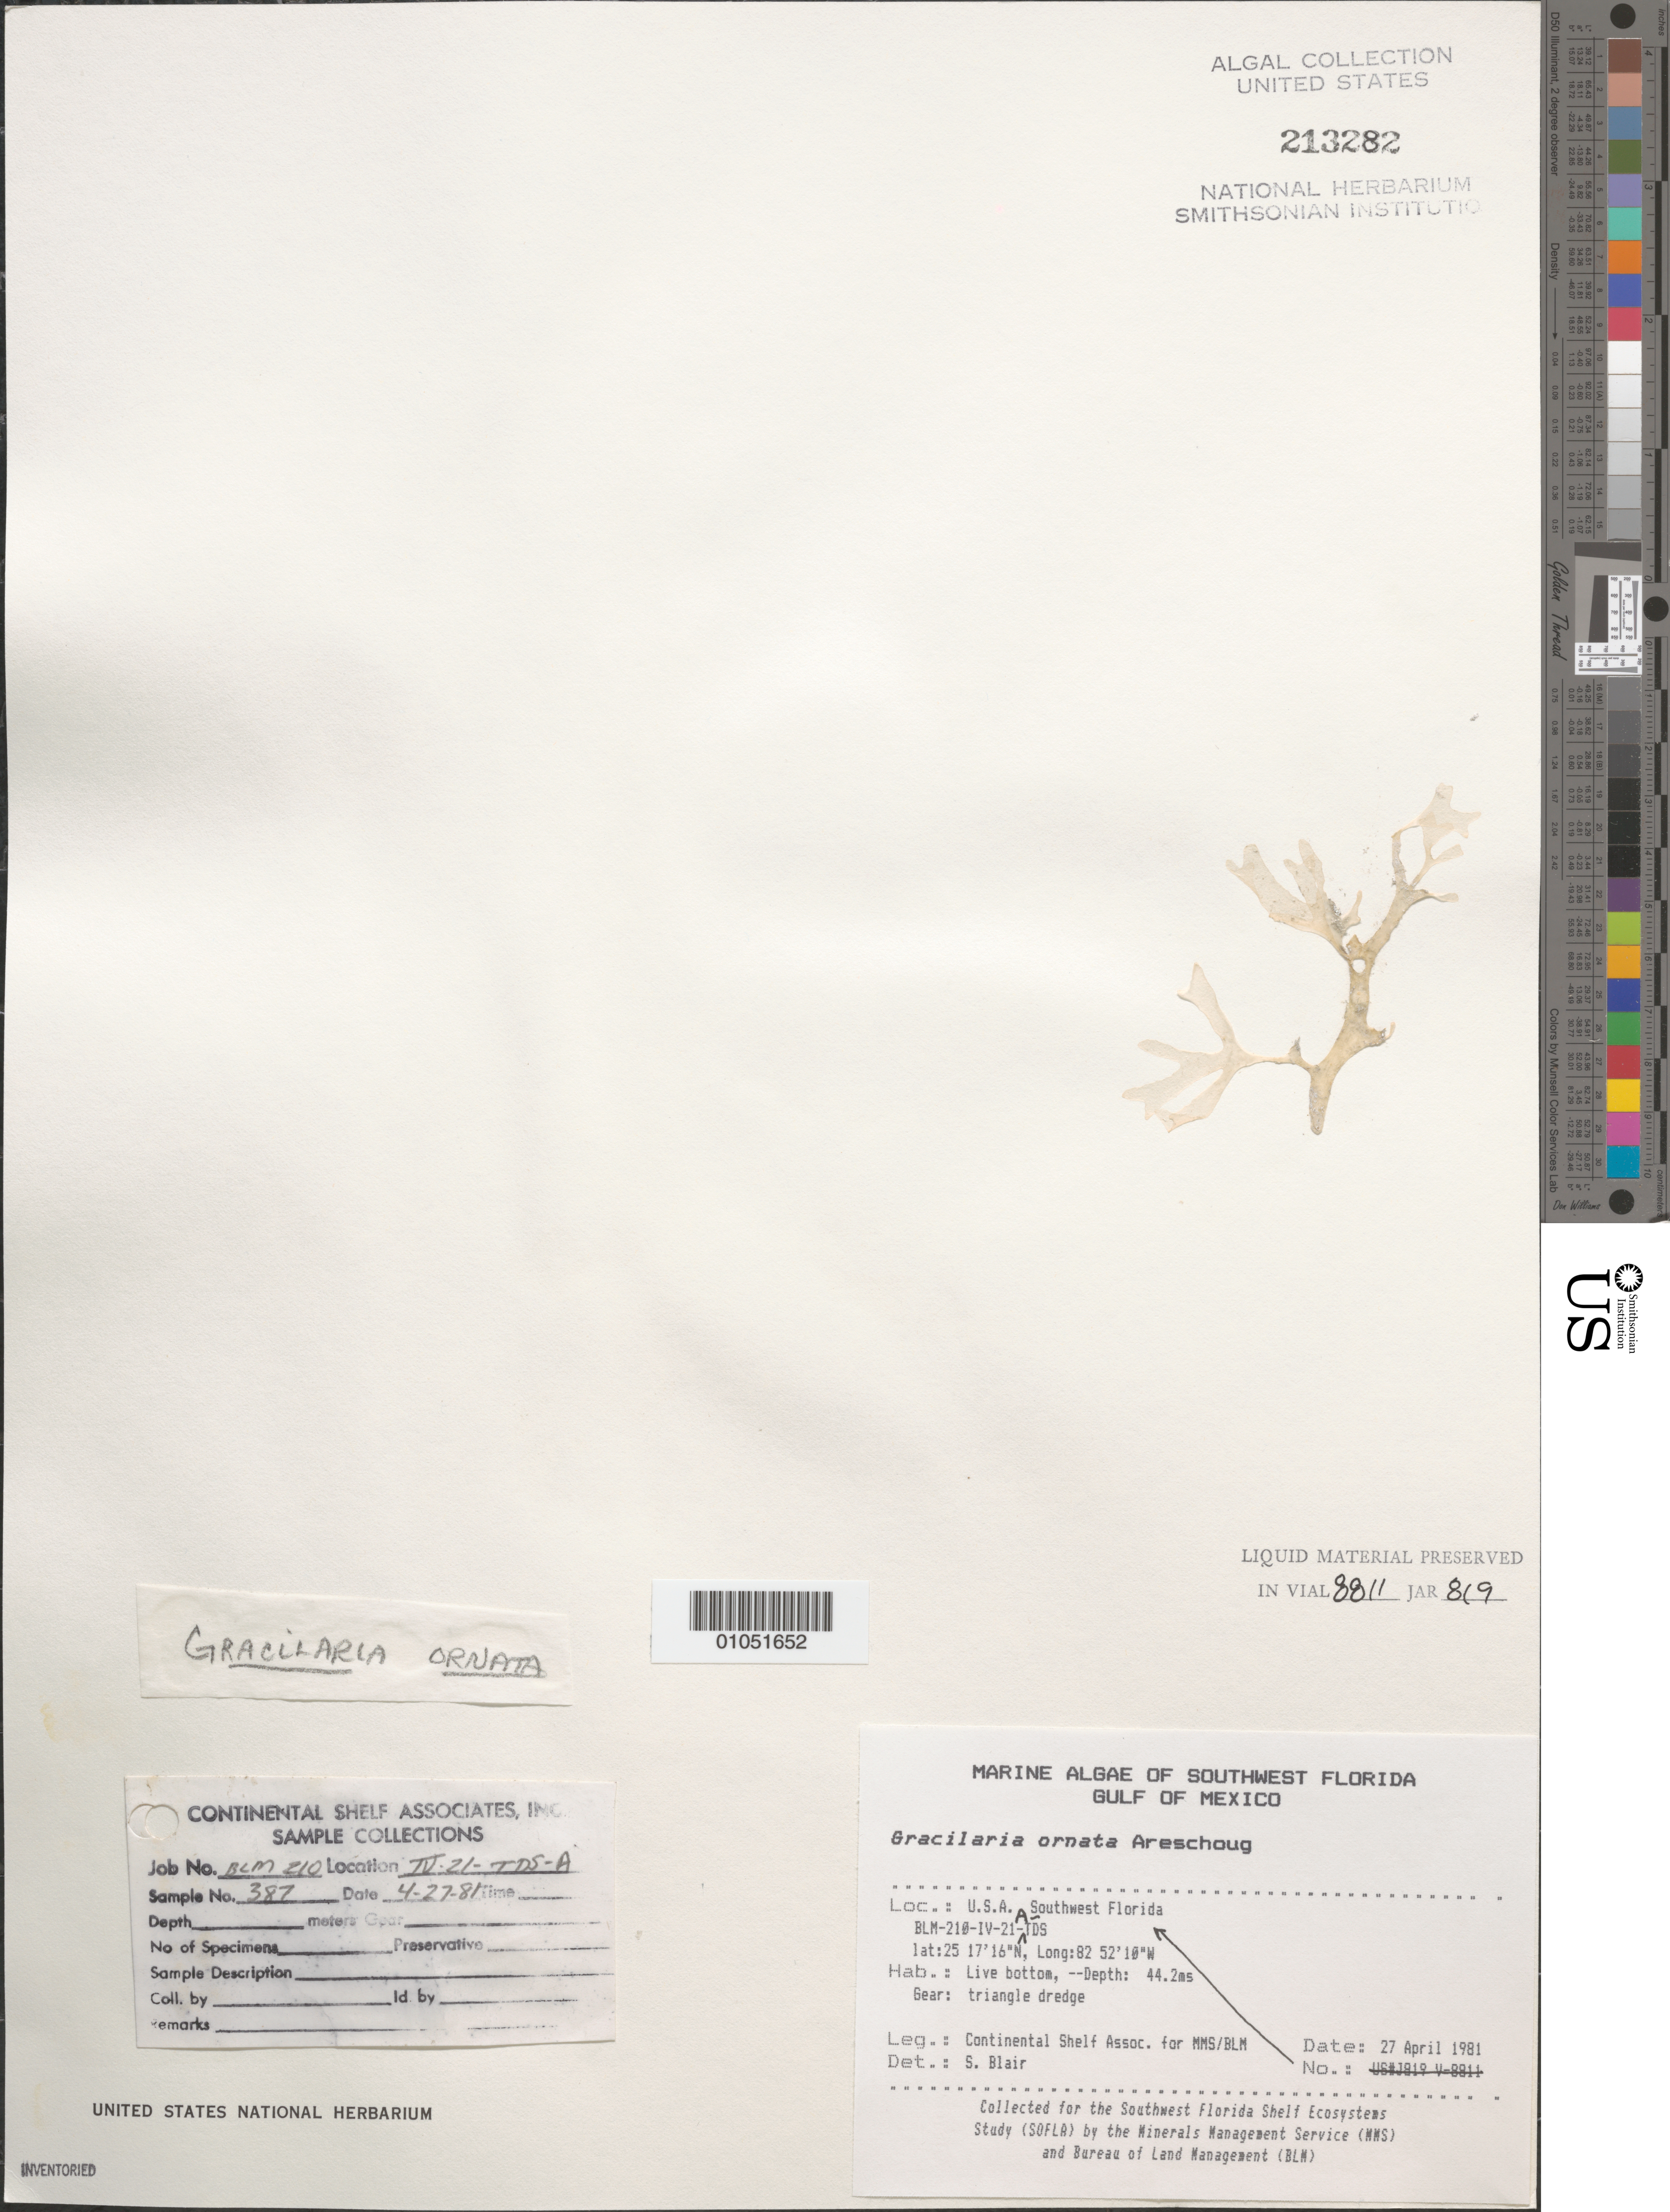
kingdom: Plantae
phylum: Rhodophyta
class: Florideophyceae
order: Gracilariales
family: Gracilariaceae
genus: Gracilaria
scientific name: Gracilaria ornata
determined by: Blair, S. M.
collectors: Continental Shelf Associates for the MMS/BLM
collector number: BLM-210-IV-21-A-TDS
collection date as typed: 27 Apr 1981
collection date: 1981-04-27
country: United States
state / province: Florida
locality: Gulf of Mexico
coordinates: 25 17'16"N, 82 52'10"W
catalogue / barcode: US 213282